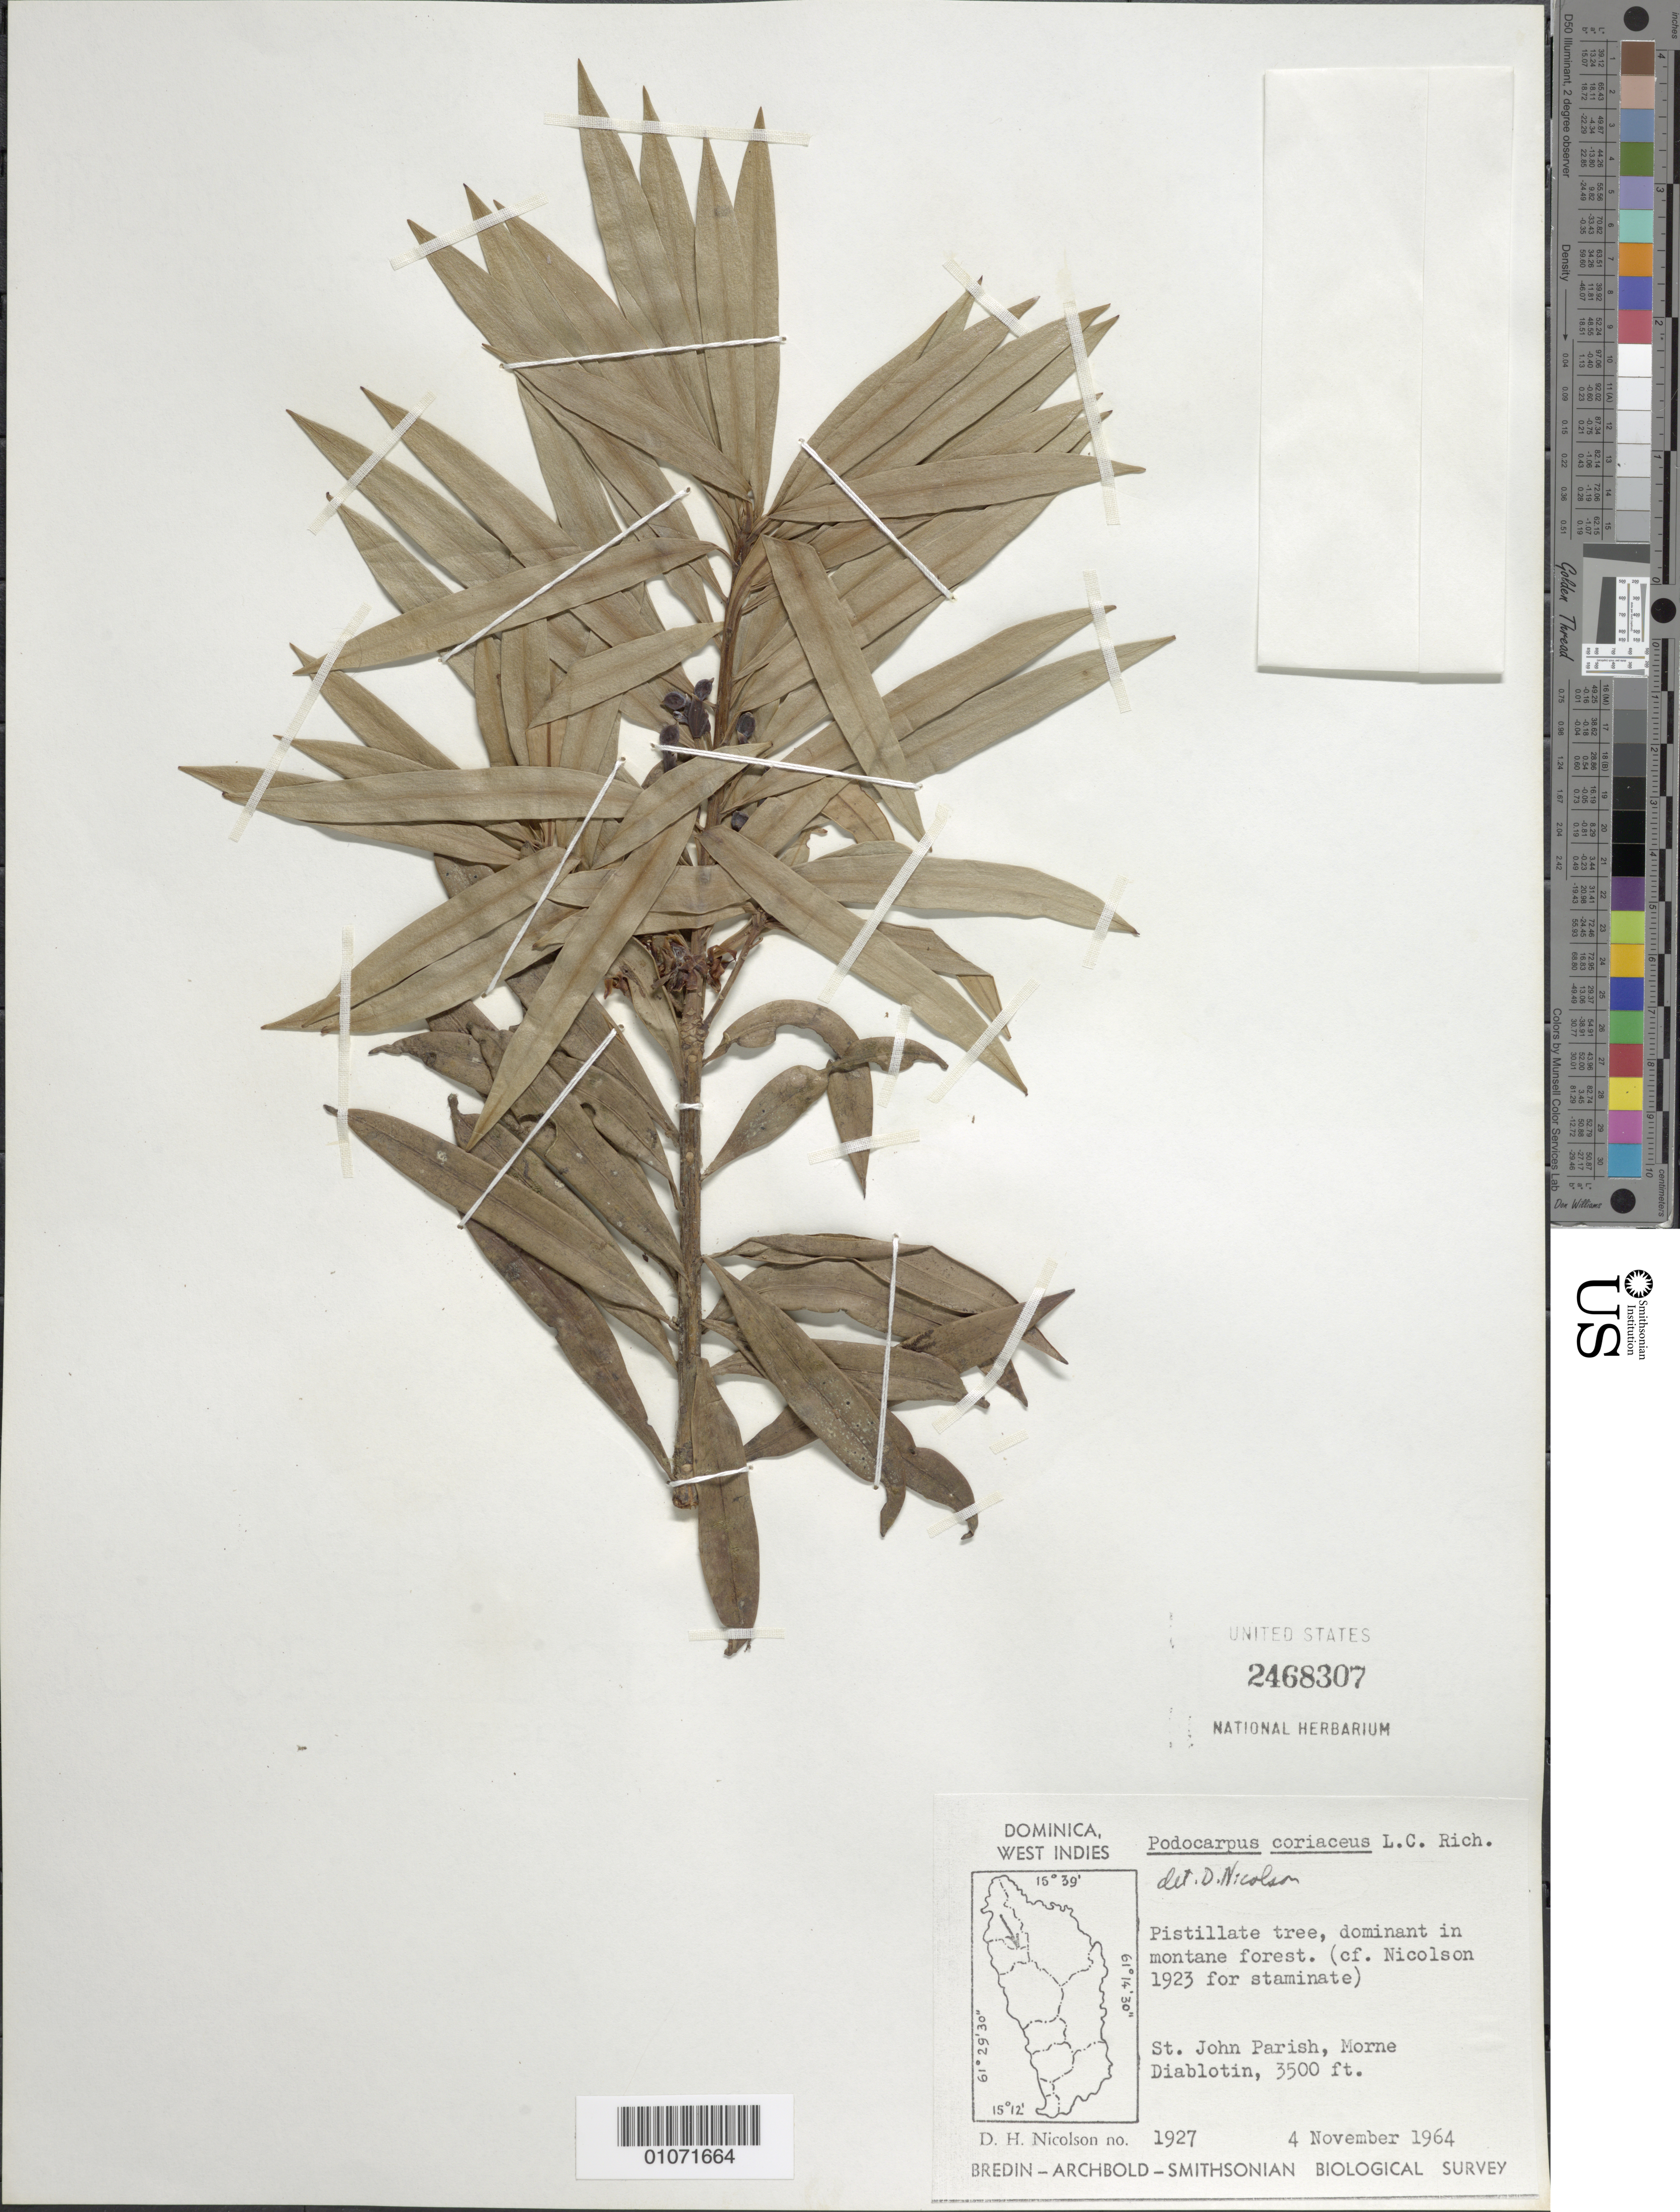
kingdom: Plantae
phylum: Tracheophyta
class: Pinopsida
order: Pinales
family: Podocarpaceae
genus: Podocarpus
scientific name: Podocarpus coriaceus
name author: Rich. & A. Rich.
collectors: D. H. Nicolson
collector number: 1927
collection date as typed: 04 Nov 1964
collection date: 1964-11-04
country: Dominica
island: Dominica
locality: St. John Parish, Morne Diablotin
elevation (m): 1067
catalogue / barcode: US 2468307